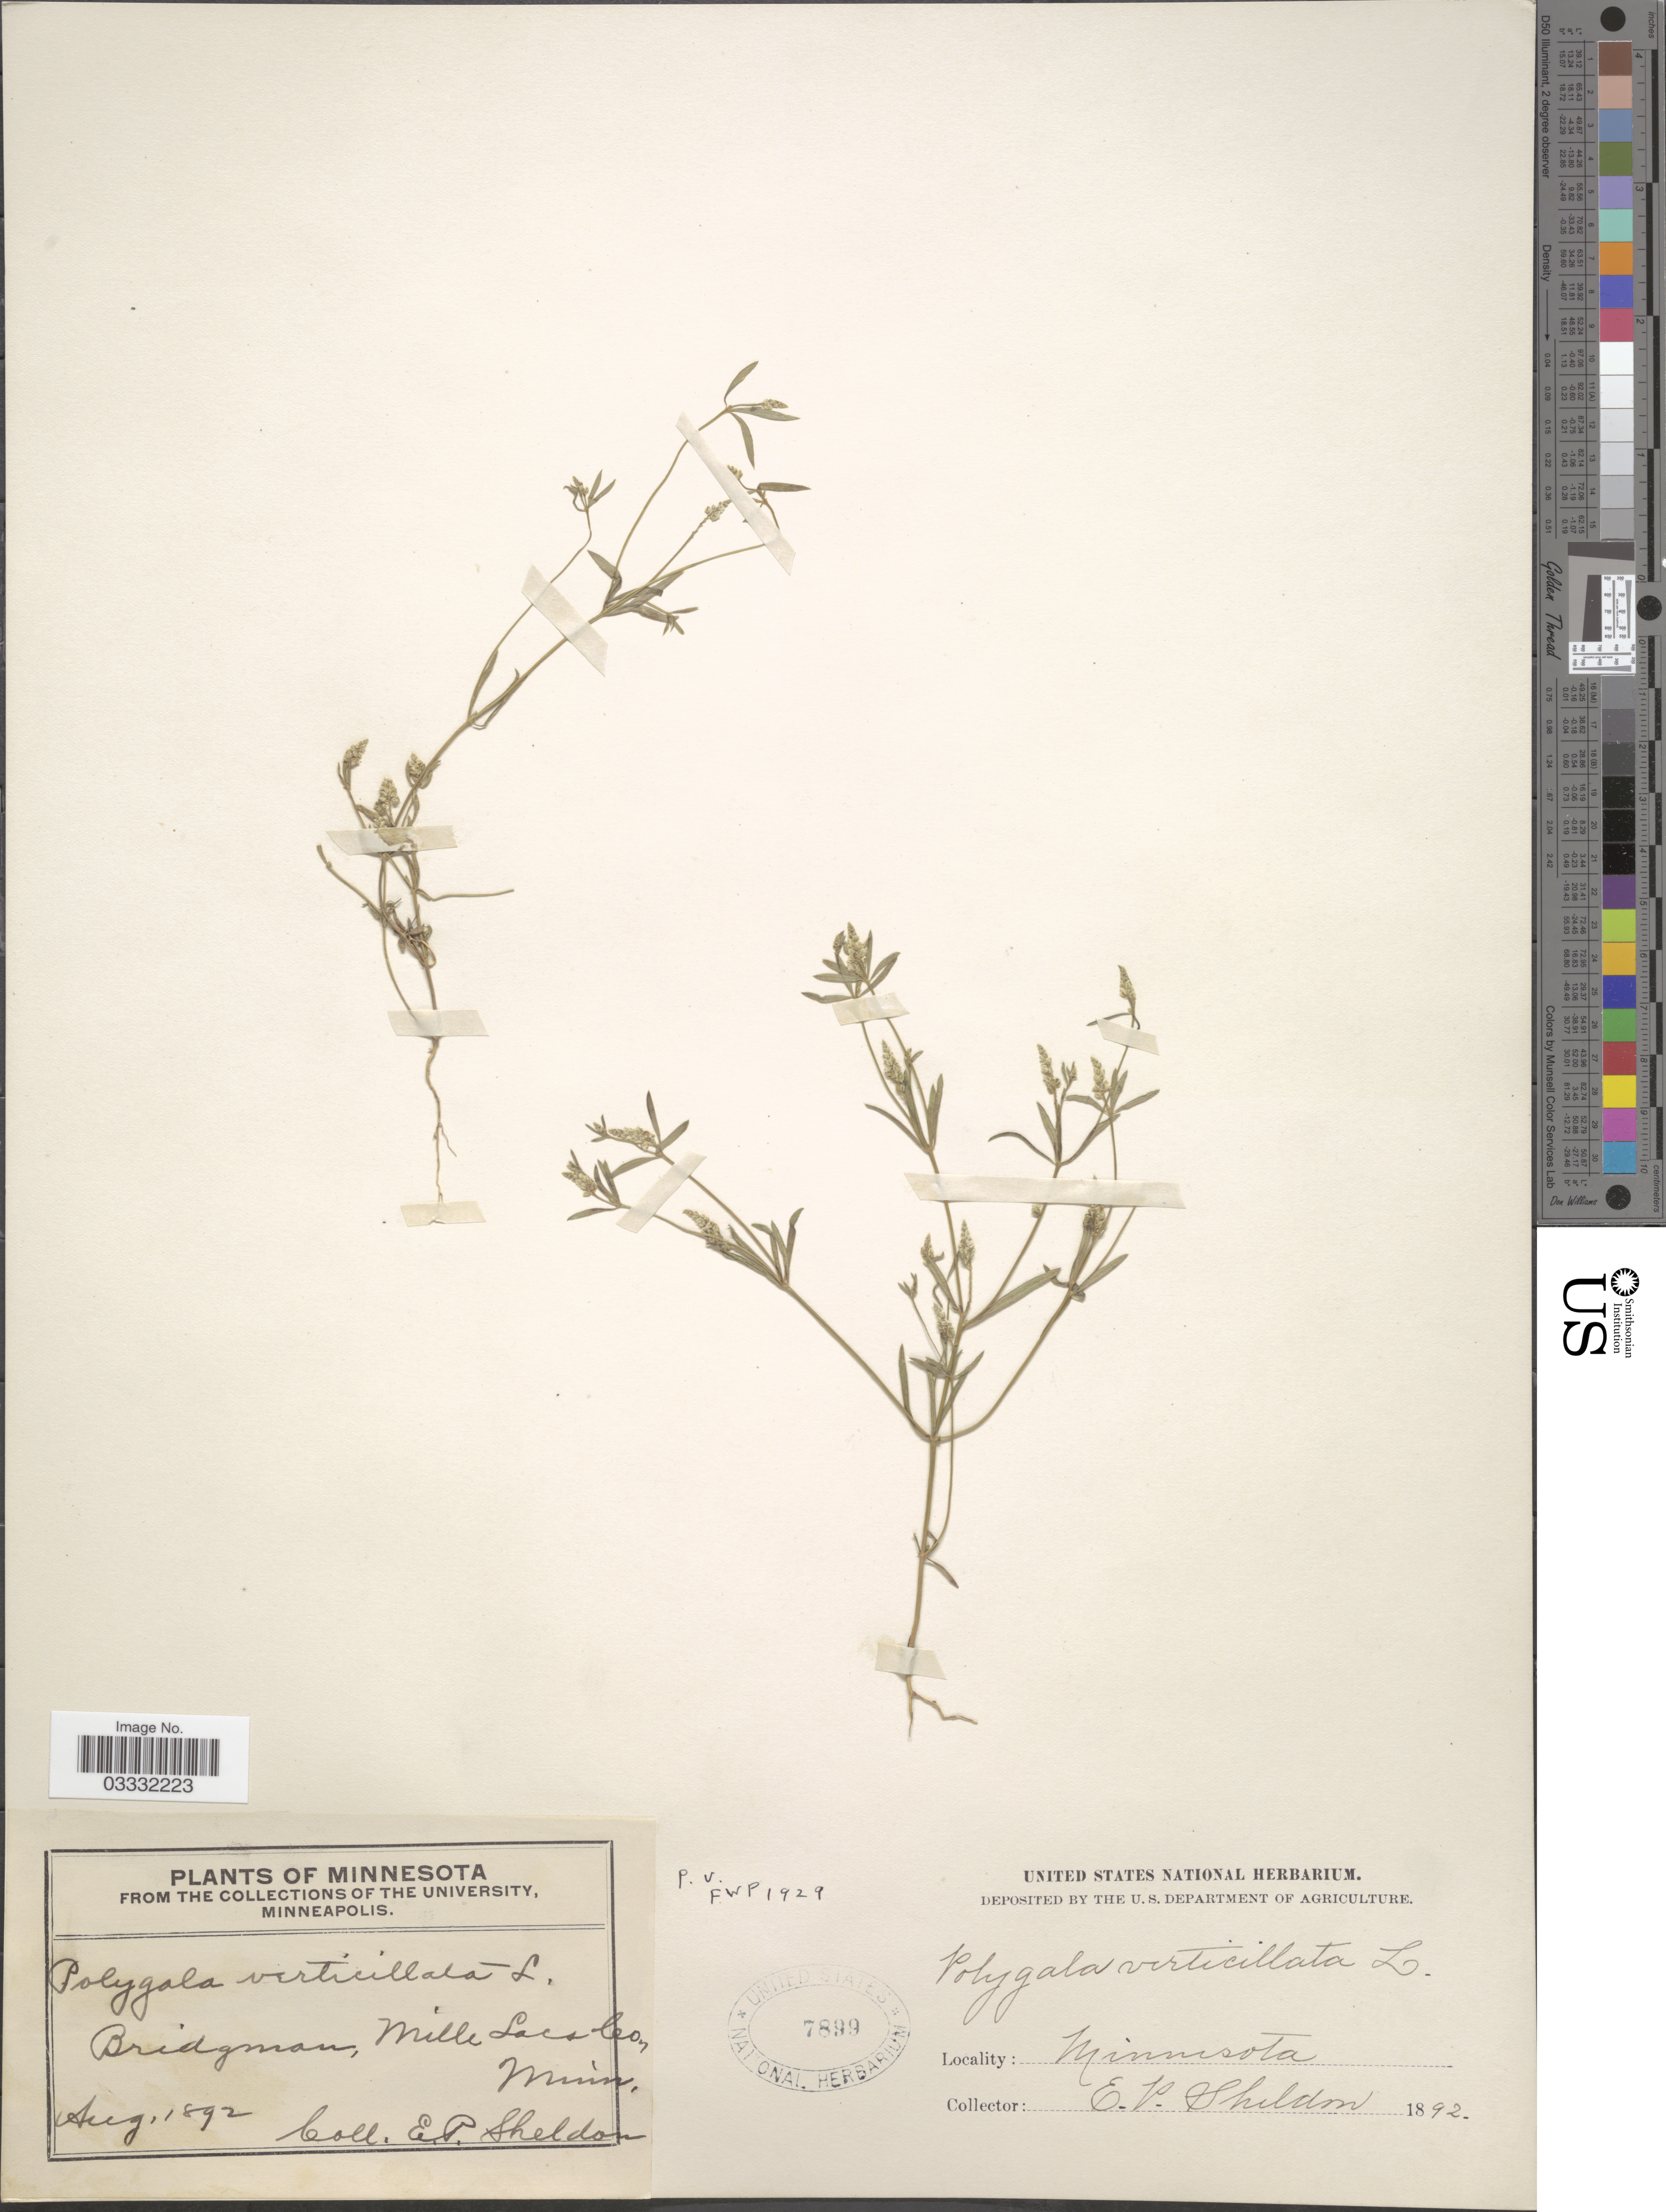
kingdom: Plantae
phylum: Tracheophyta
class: Magnoliopsida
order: Fabales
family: Polygalaceae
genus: Polygala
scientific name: Polygala verticillata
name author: L.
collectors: E. P. Sheldon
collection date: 1892-08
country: United States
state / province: Minnesota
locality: Bridgman, Mille Lacs Co.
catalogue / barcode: US 7899